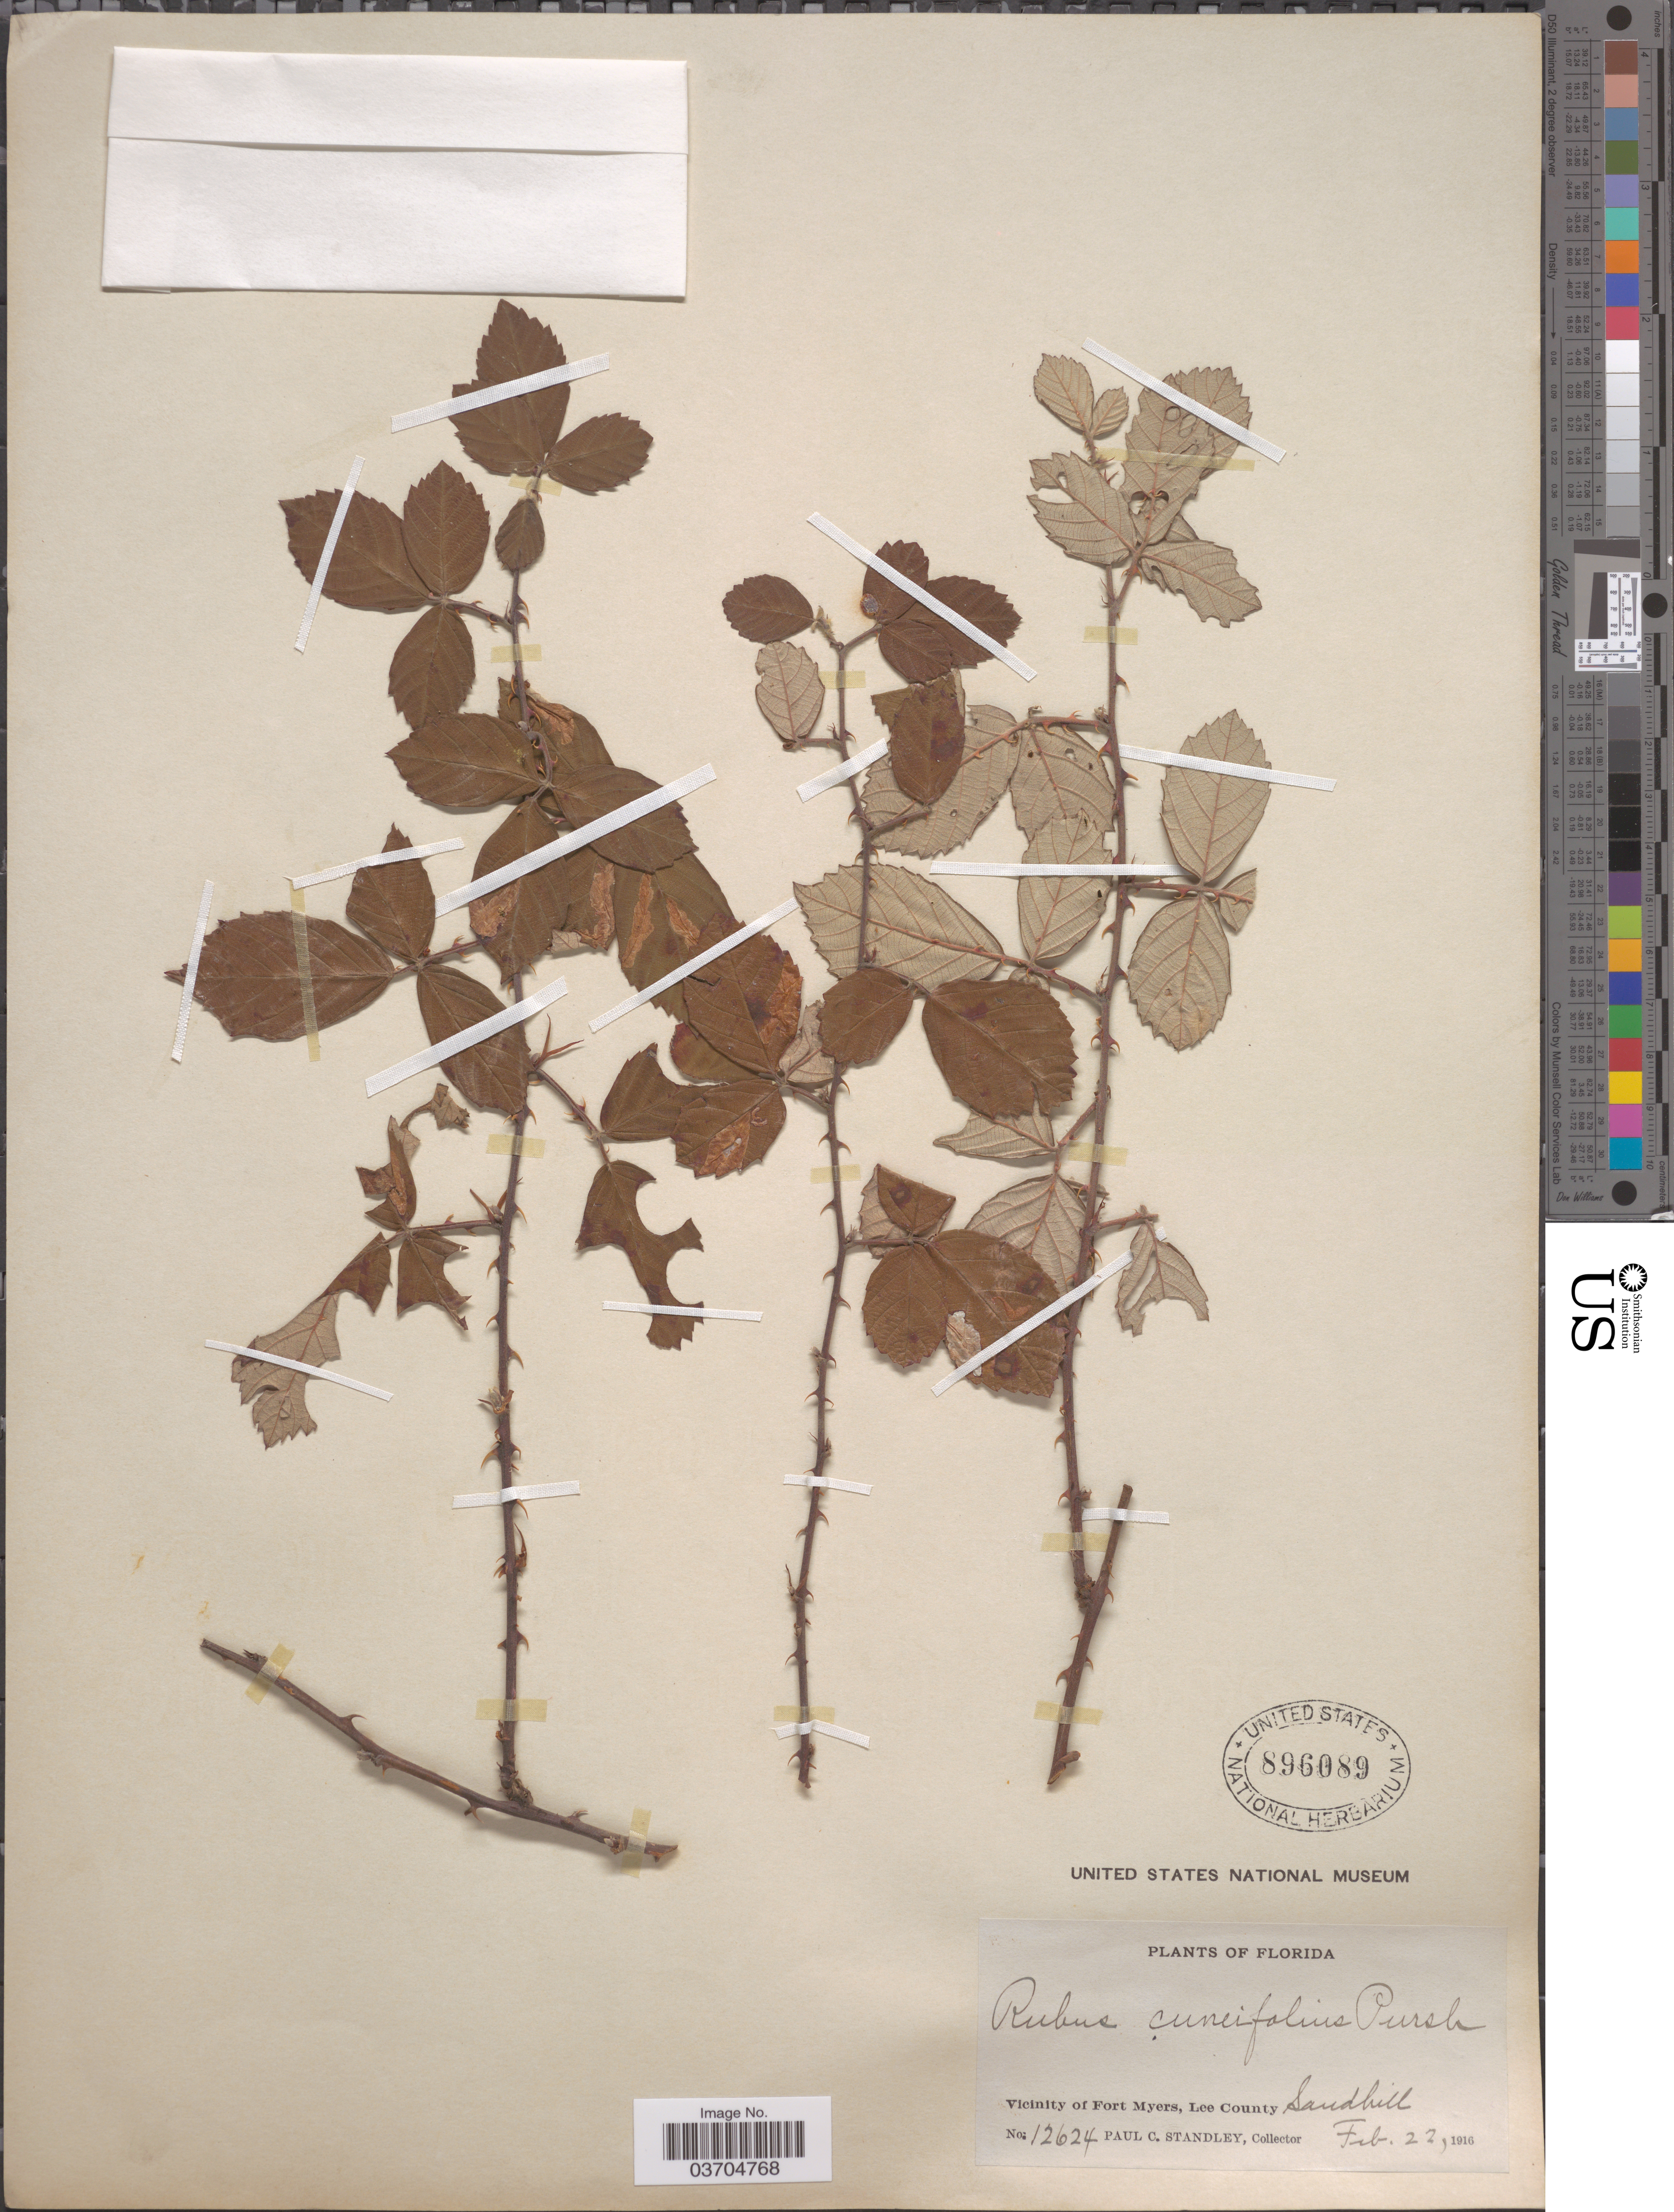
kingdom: Plantae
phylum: Tracheophyta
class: Magnoliopsida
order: Rosales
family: Rosaceae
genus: Rubus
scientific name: Rubus cuneifolius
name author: Pursh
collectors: P. C. Standley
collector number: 12624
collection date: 1916-02-22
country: United States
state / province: Florida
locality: Vicinity of Fort Myers, Lee County. Sandhill.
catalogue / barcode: US 896089